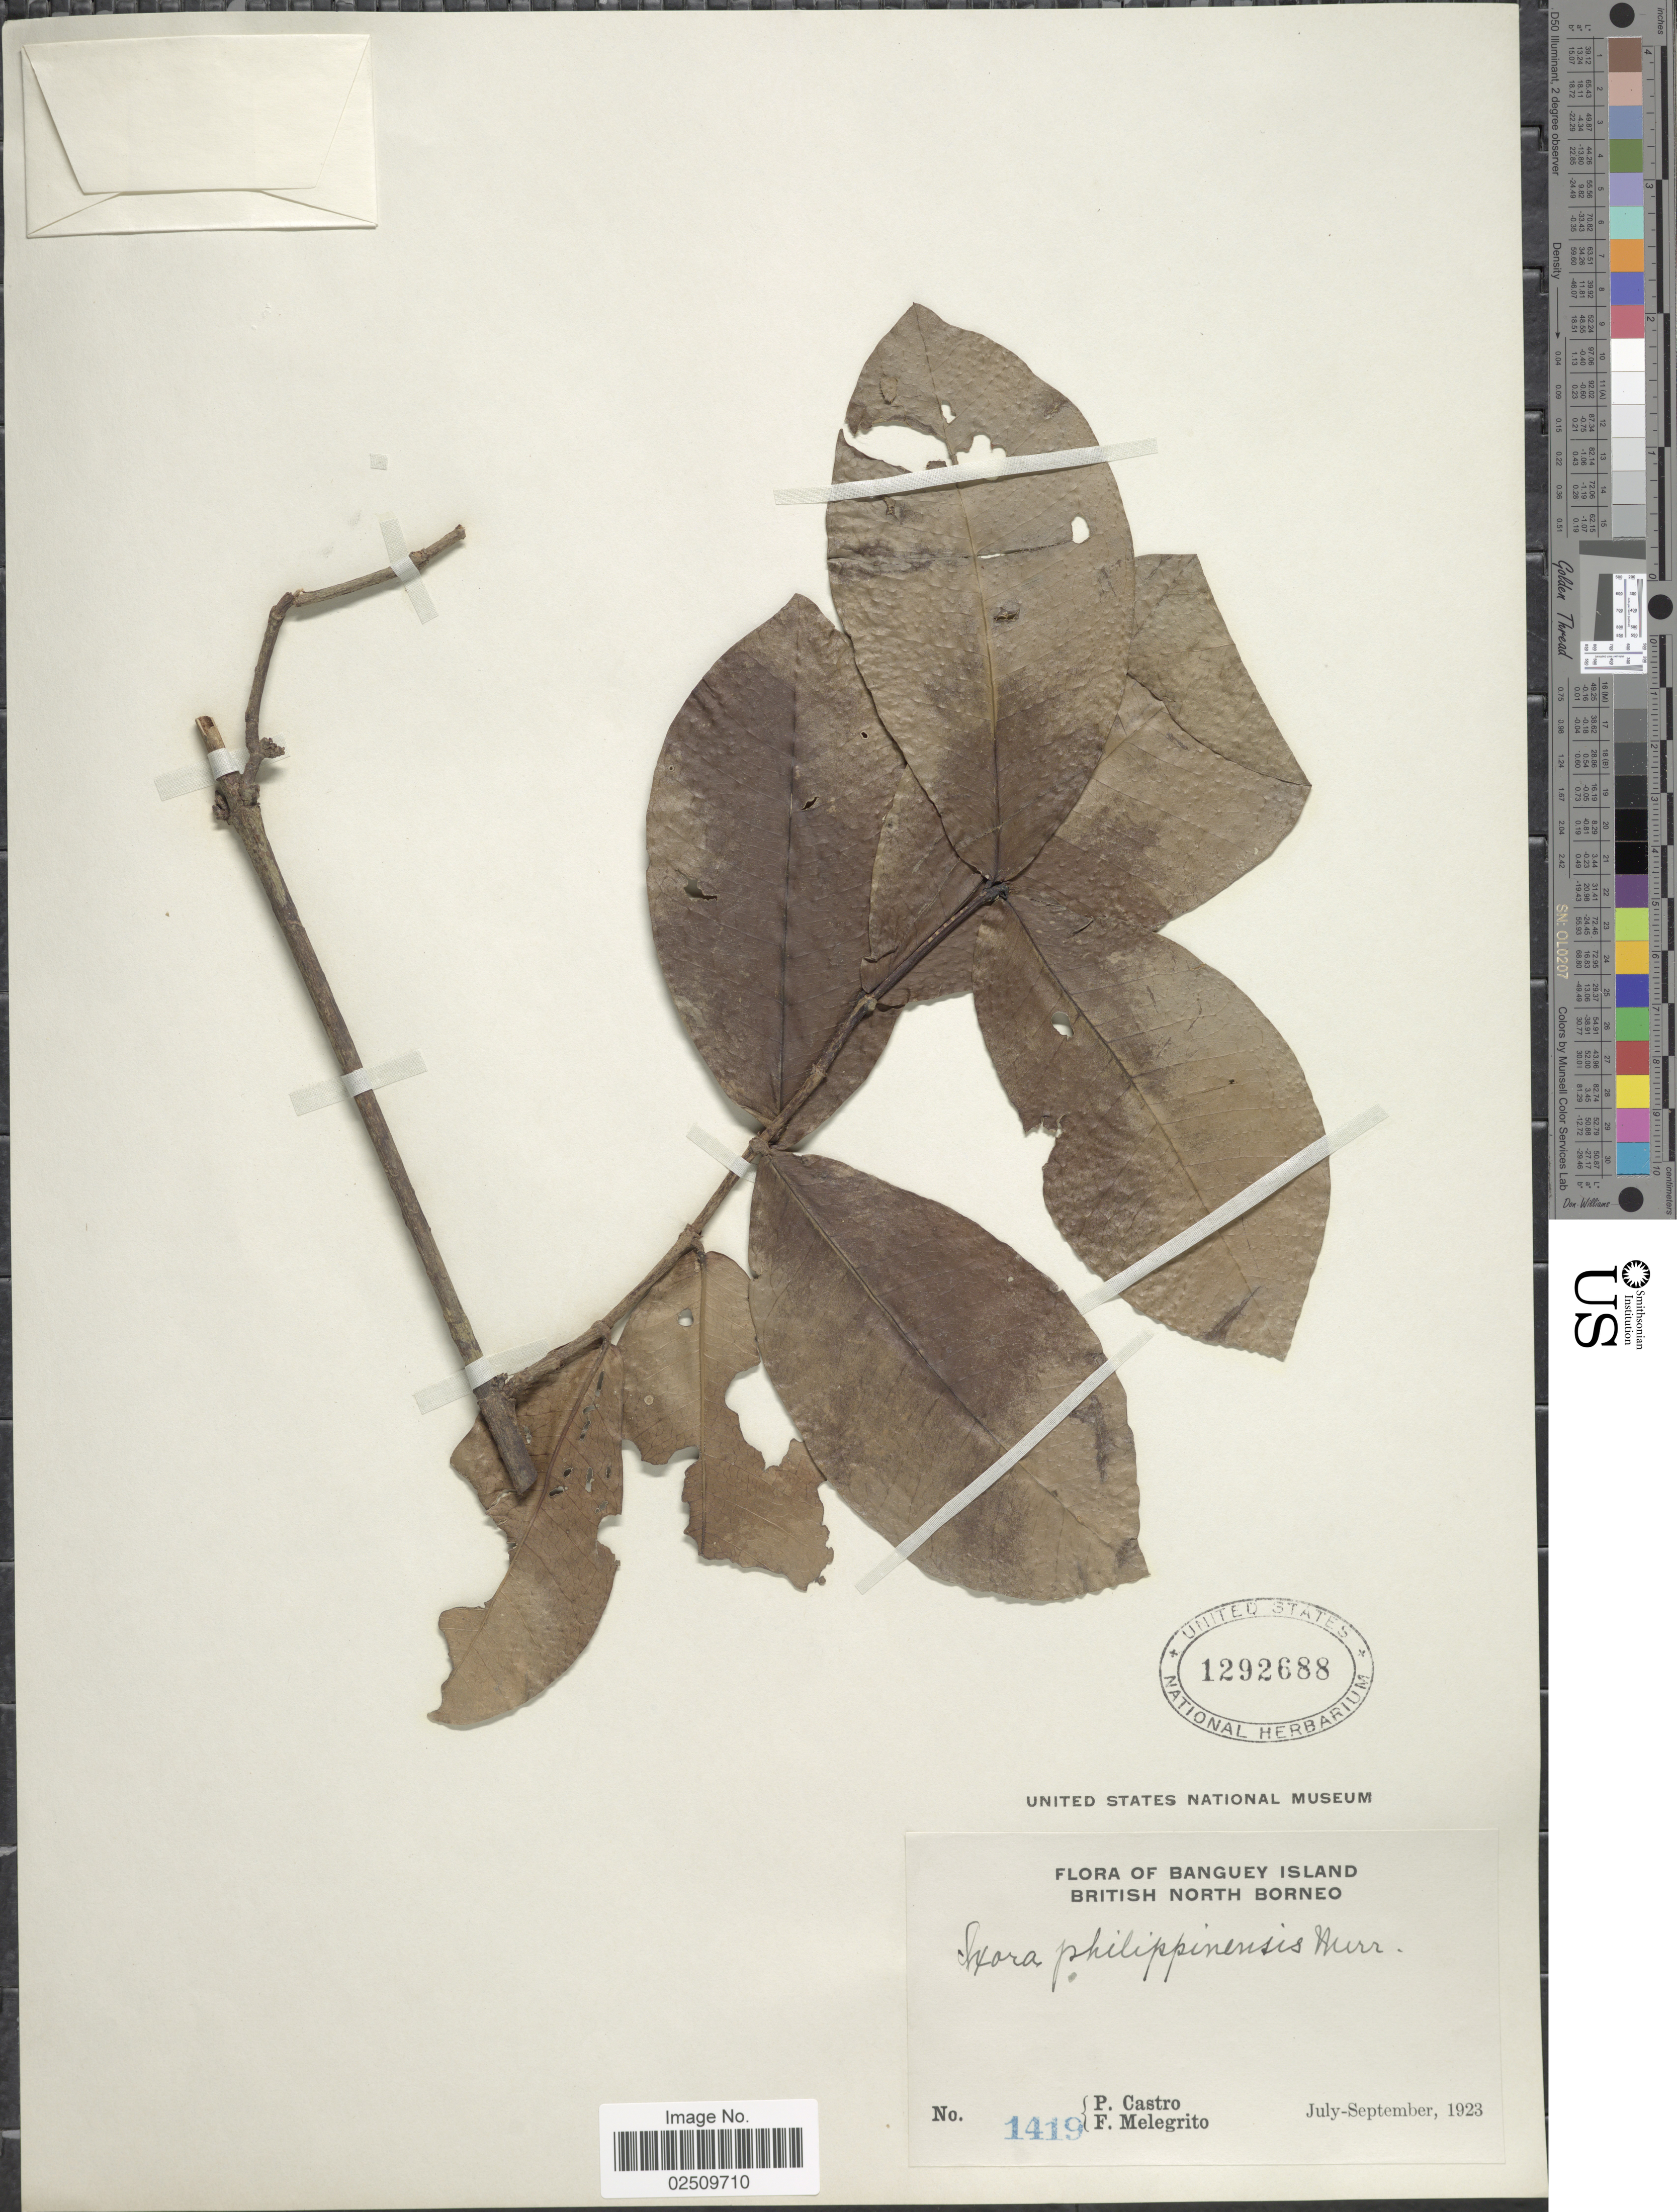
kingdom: Plantae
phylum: Tracheophyta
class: Magnoliopsida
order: Gentianales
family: Rubiaceae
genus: Ixora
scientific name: Ixora philippinensis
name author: Merr.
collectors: P. Castro & F. Melegrito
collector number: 1419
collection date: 1923-07/1923-09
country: Malaysia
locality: Banguey Island, British North Borneo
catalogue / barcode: US 1292688